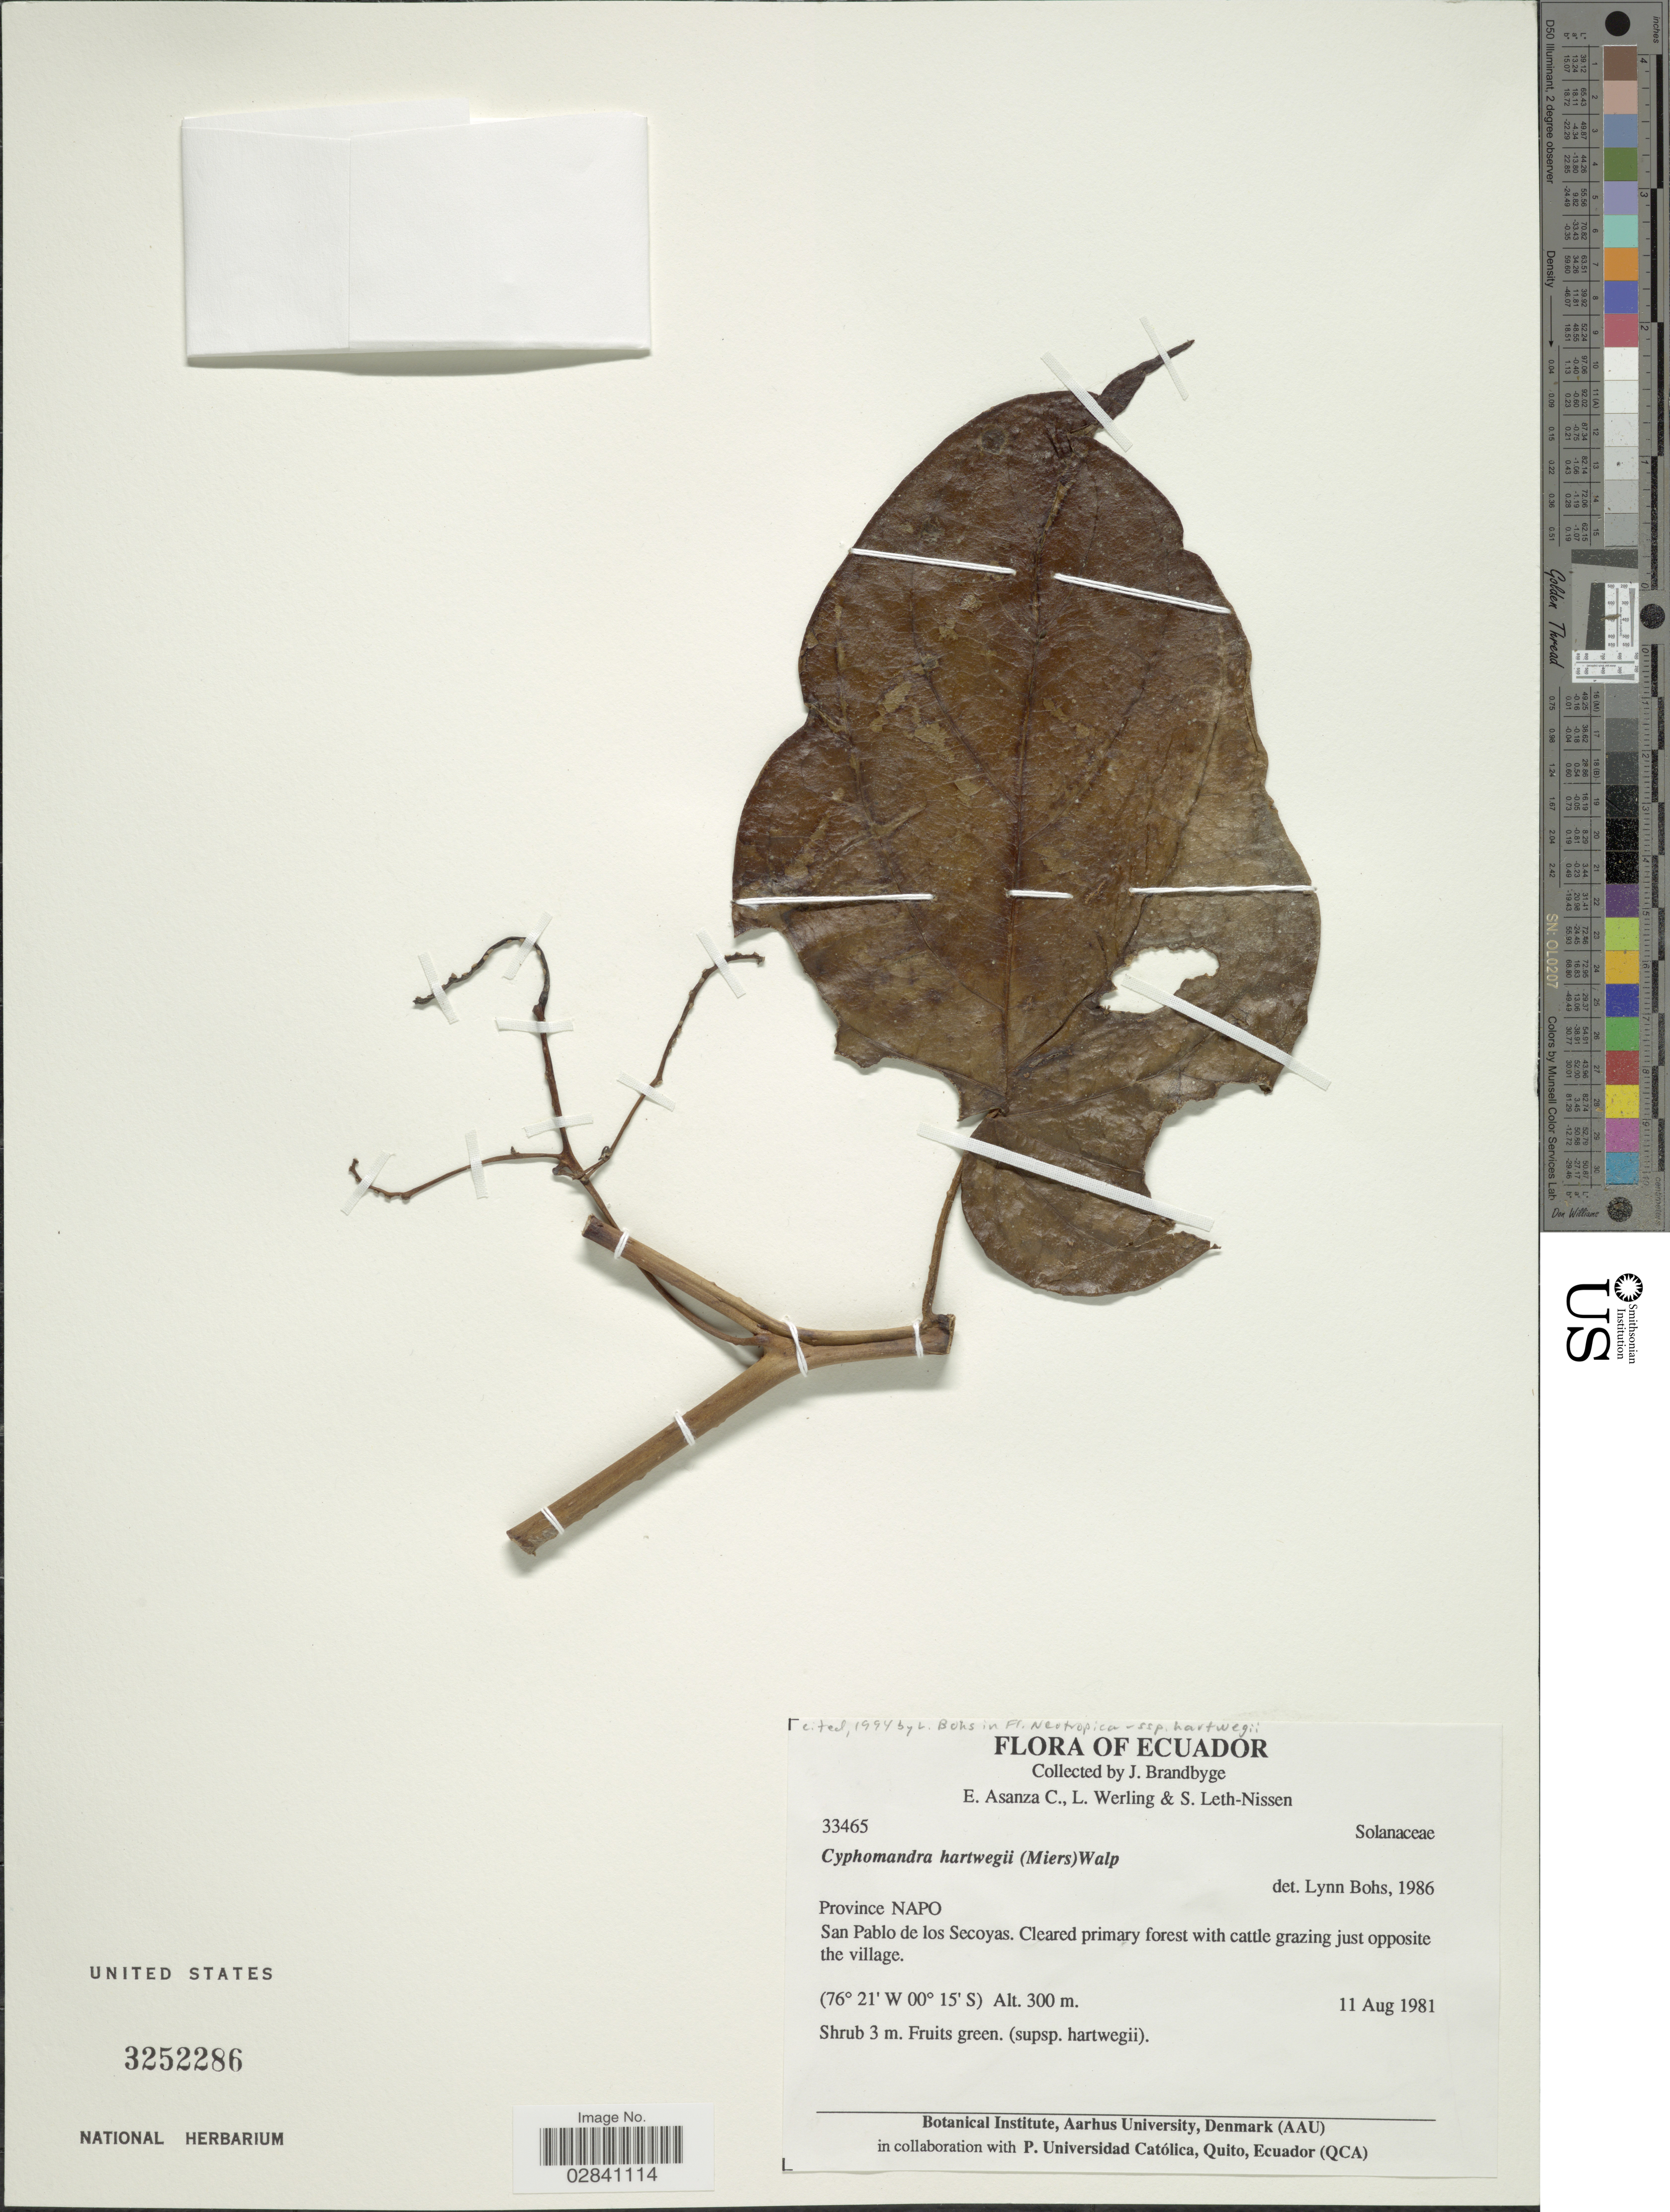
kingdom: Plantae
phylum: Tracheophyta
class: Magnoliopsida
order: Solanales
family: Solanaceae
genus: Cyphomandra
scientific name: Cyphomandra hartwegii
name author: (Miers) Sendtn. ex Walp.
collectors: J. Brandbyge, E. Asanza C., L. Werling & S. Leth-Nissen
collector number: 33465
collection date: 1981-08-11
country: Ecuador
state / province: Napo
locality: San Pablo de los Secoyas. Cleared primary forest with cattle grazing just opposite the village.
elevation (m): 300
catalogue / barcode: US 3252286